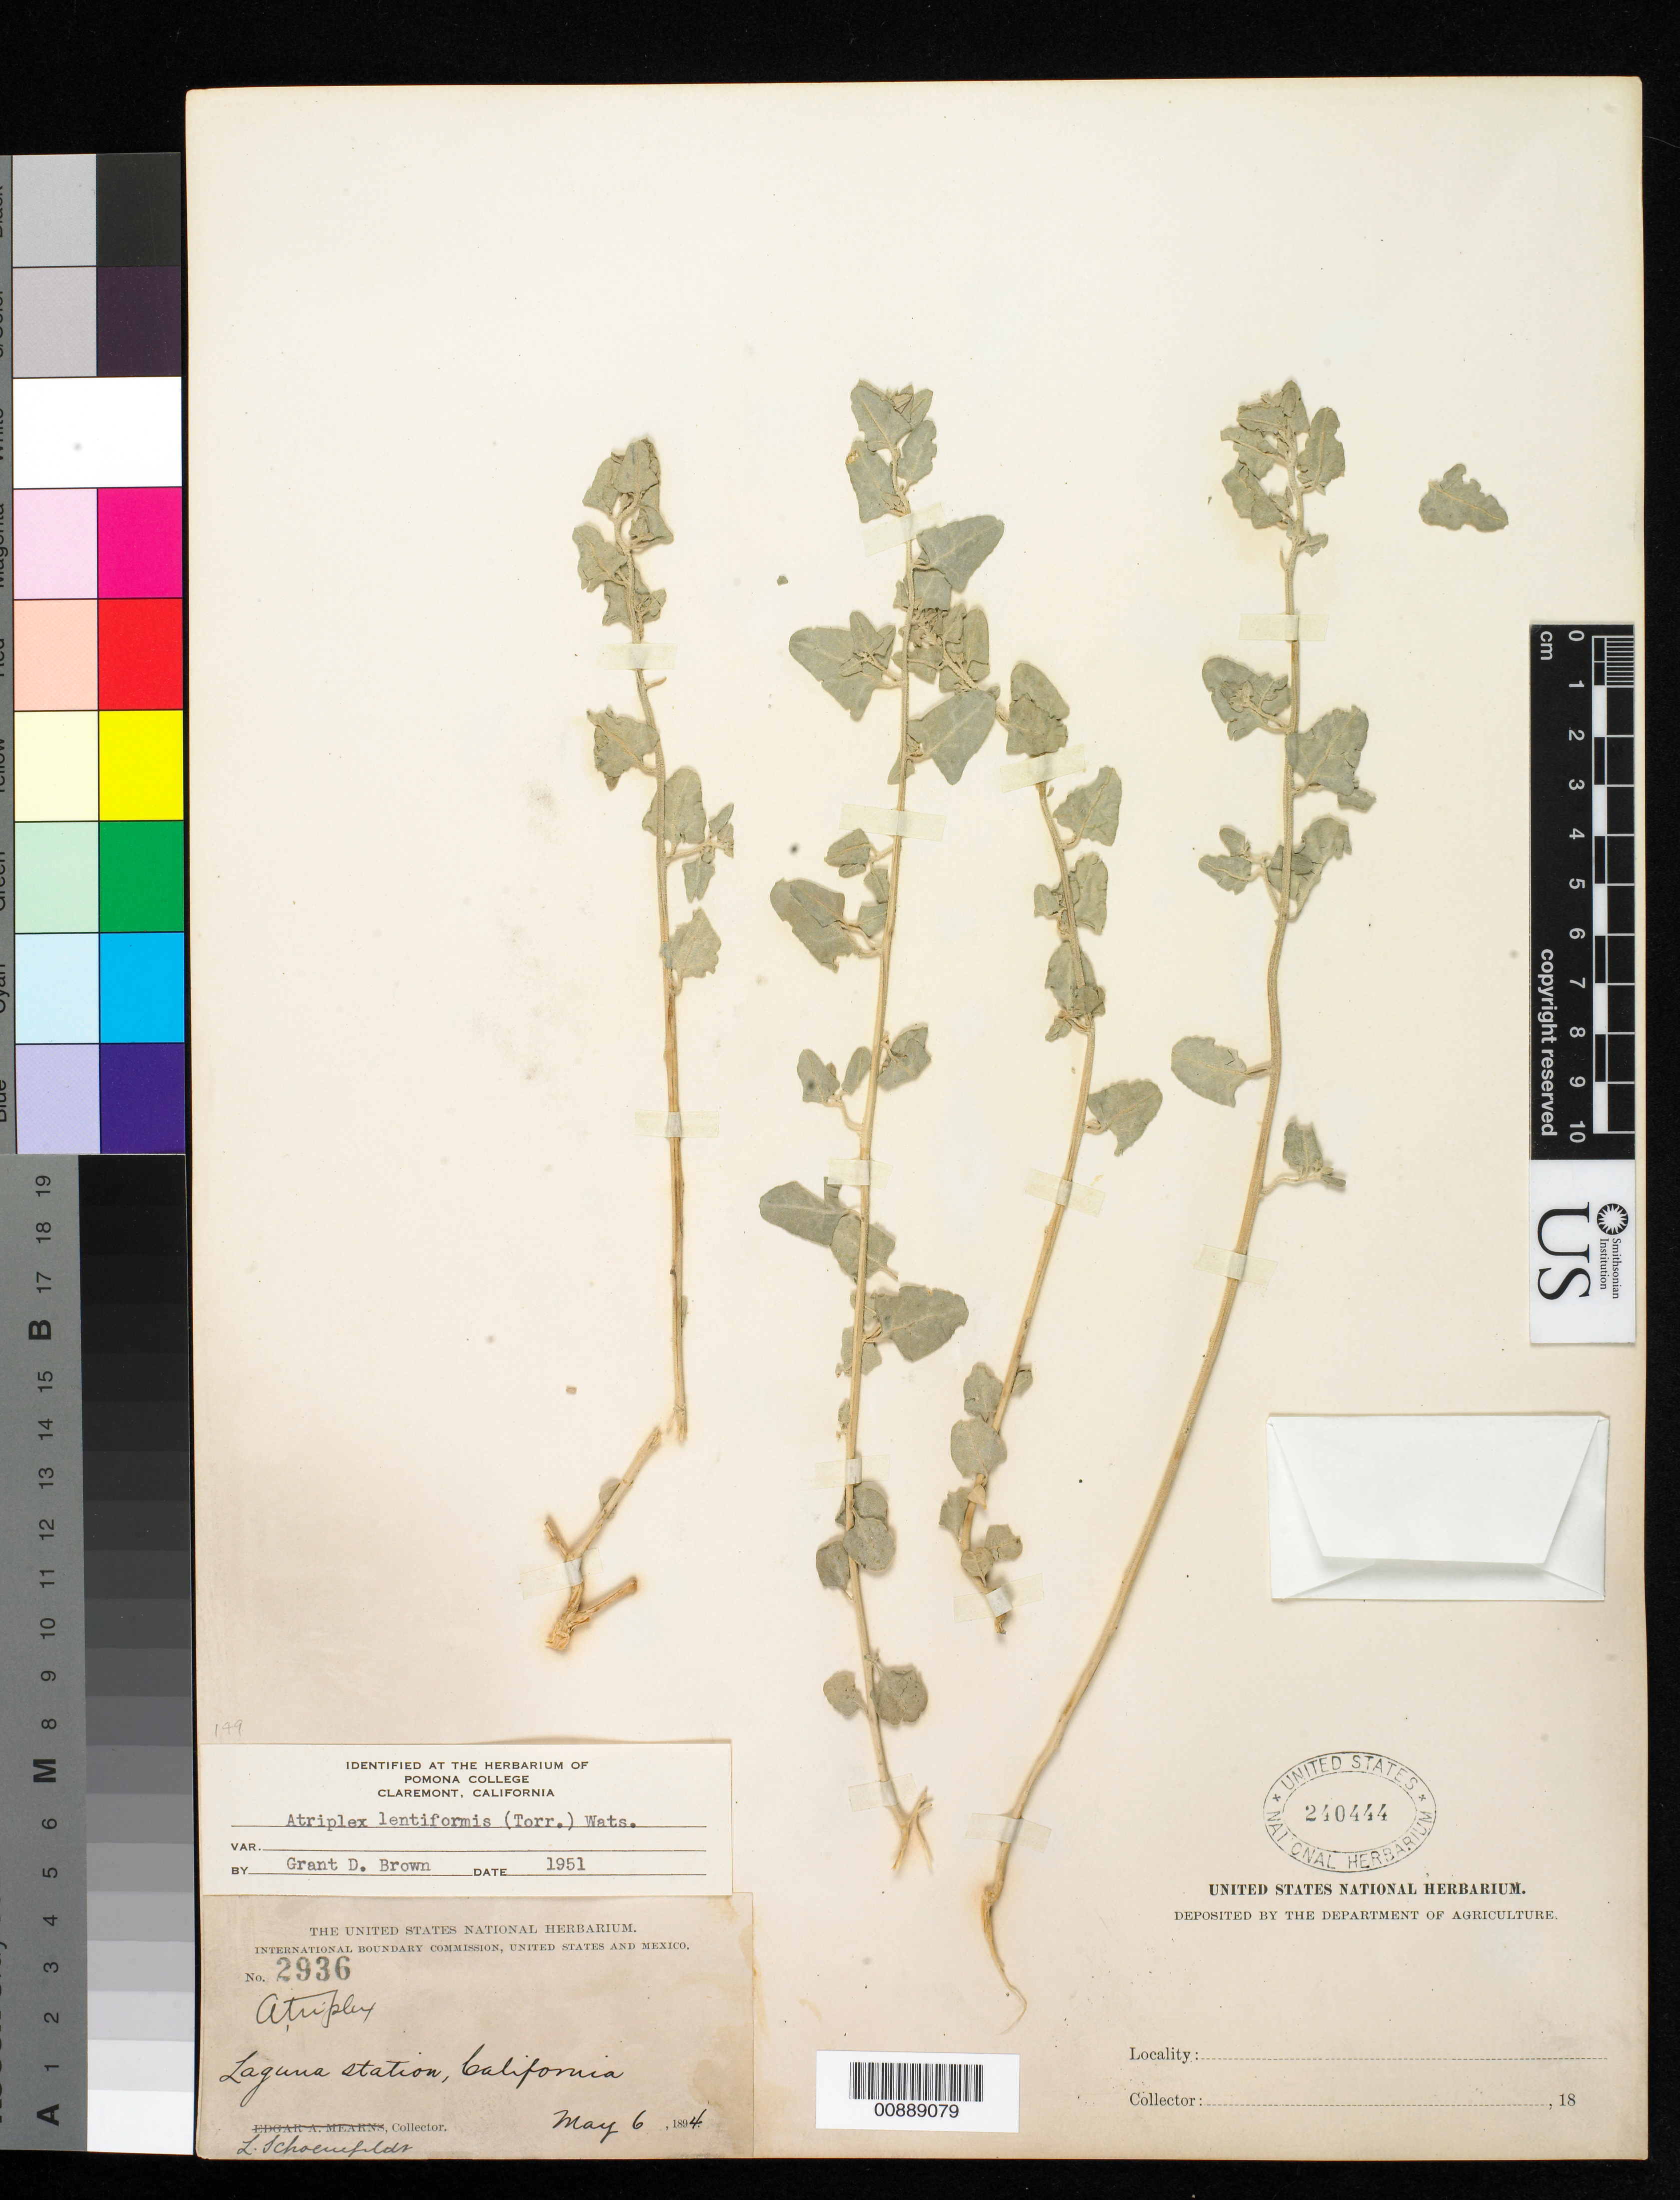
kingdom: Plantae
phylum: Tracheophyta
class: Magnoliopsida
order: Caryophyllales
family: Amaranthaceae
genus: Atriplex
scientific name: Atriplex lentiformis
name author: (Torr.) S. Watson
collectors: L. Schoenfeldt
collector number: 2936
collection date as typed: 06 May 1894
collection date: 1894-05-06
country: United States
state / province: California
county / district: Orange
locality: Laguna Station, California.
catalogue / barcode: US 240444